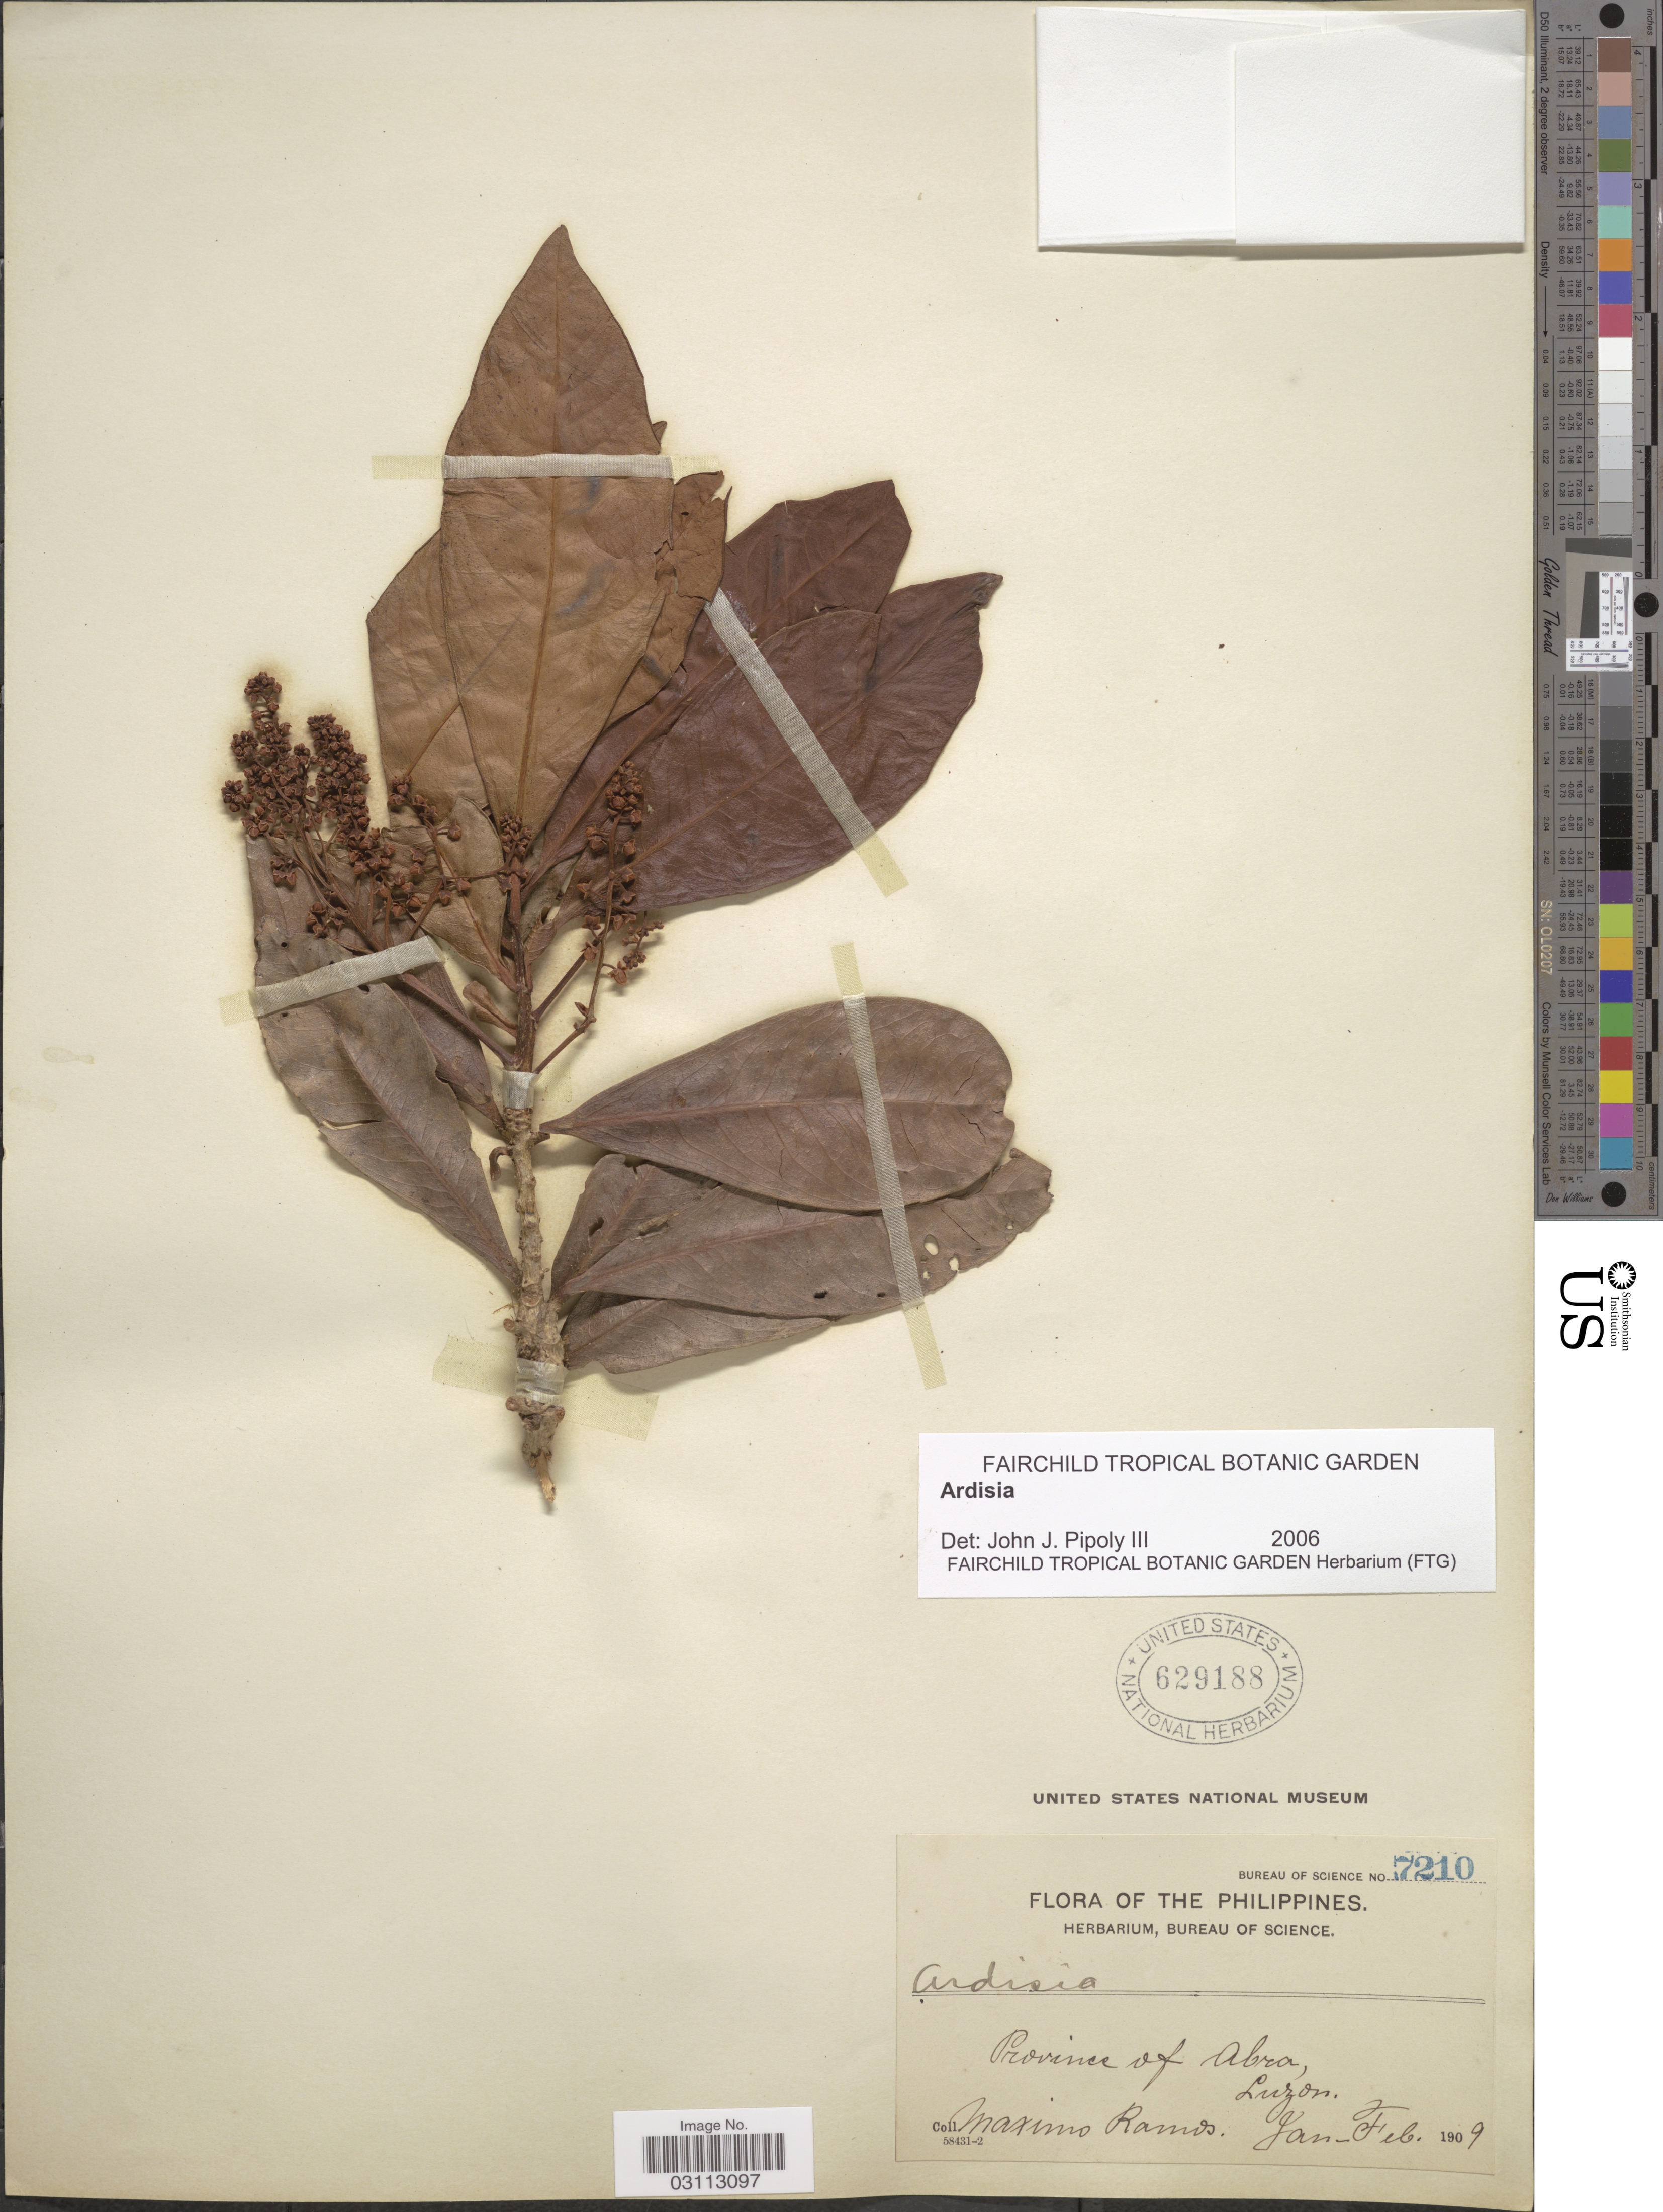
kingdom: Plantae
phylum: Tracheophyta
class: Magnoliopsida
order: Ericales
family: Primulaceae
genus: Ardisia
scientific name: Ardisia sp.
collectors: M. Ramos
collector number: Bureau of Science 7210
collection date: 1909-01/1909-02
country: Philippines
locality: Province of Abra, Luzon.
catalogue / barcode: US 629188